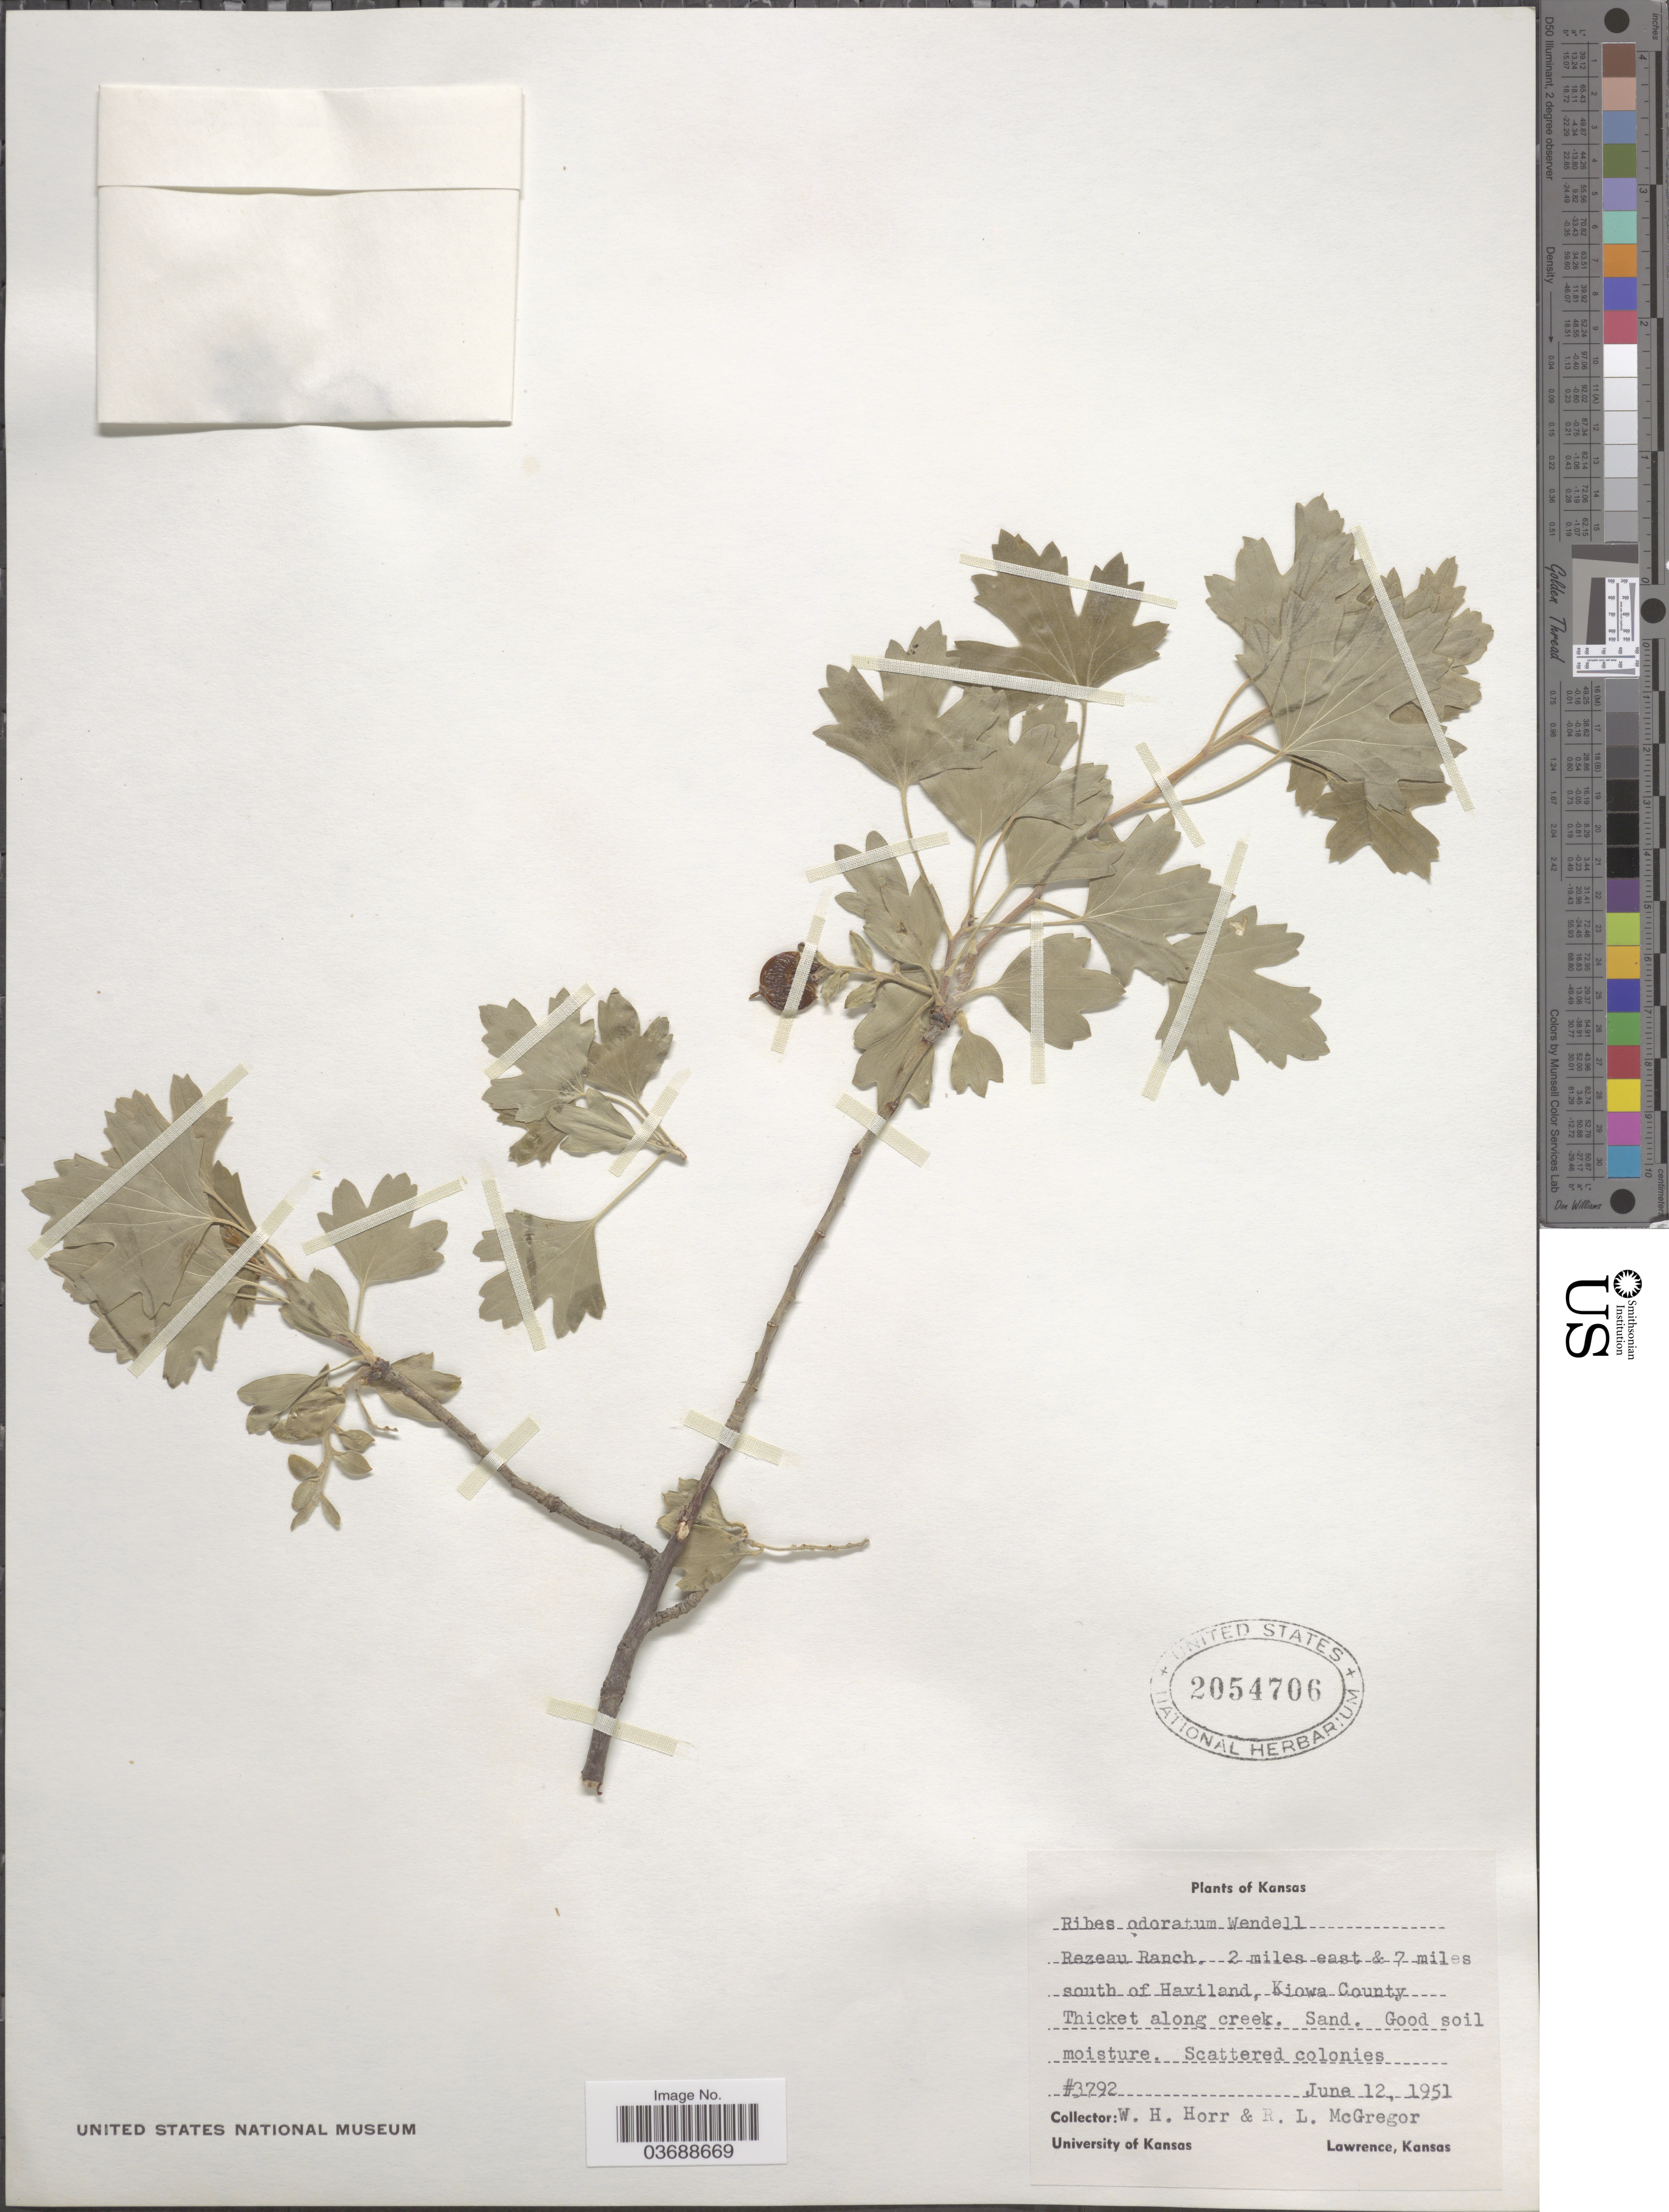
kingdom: Plantae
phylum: Tracheophyta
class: Magnoliopsida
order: Saxifragales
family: Grossulariaceae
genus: Ribes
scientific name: Ribes odoratum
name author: H.L. Wendl.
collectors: W. H. Horr & R. McGregor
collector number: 3792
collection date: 1951-06-12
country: United States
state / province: Kansas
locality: Rezeau Ranch, 2 miles east & 7 miles south of Haviland, Kiowa County.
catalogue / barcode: US 2054706